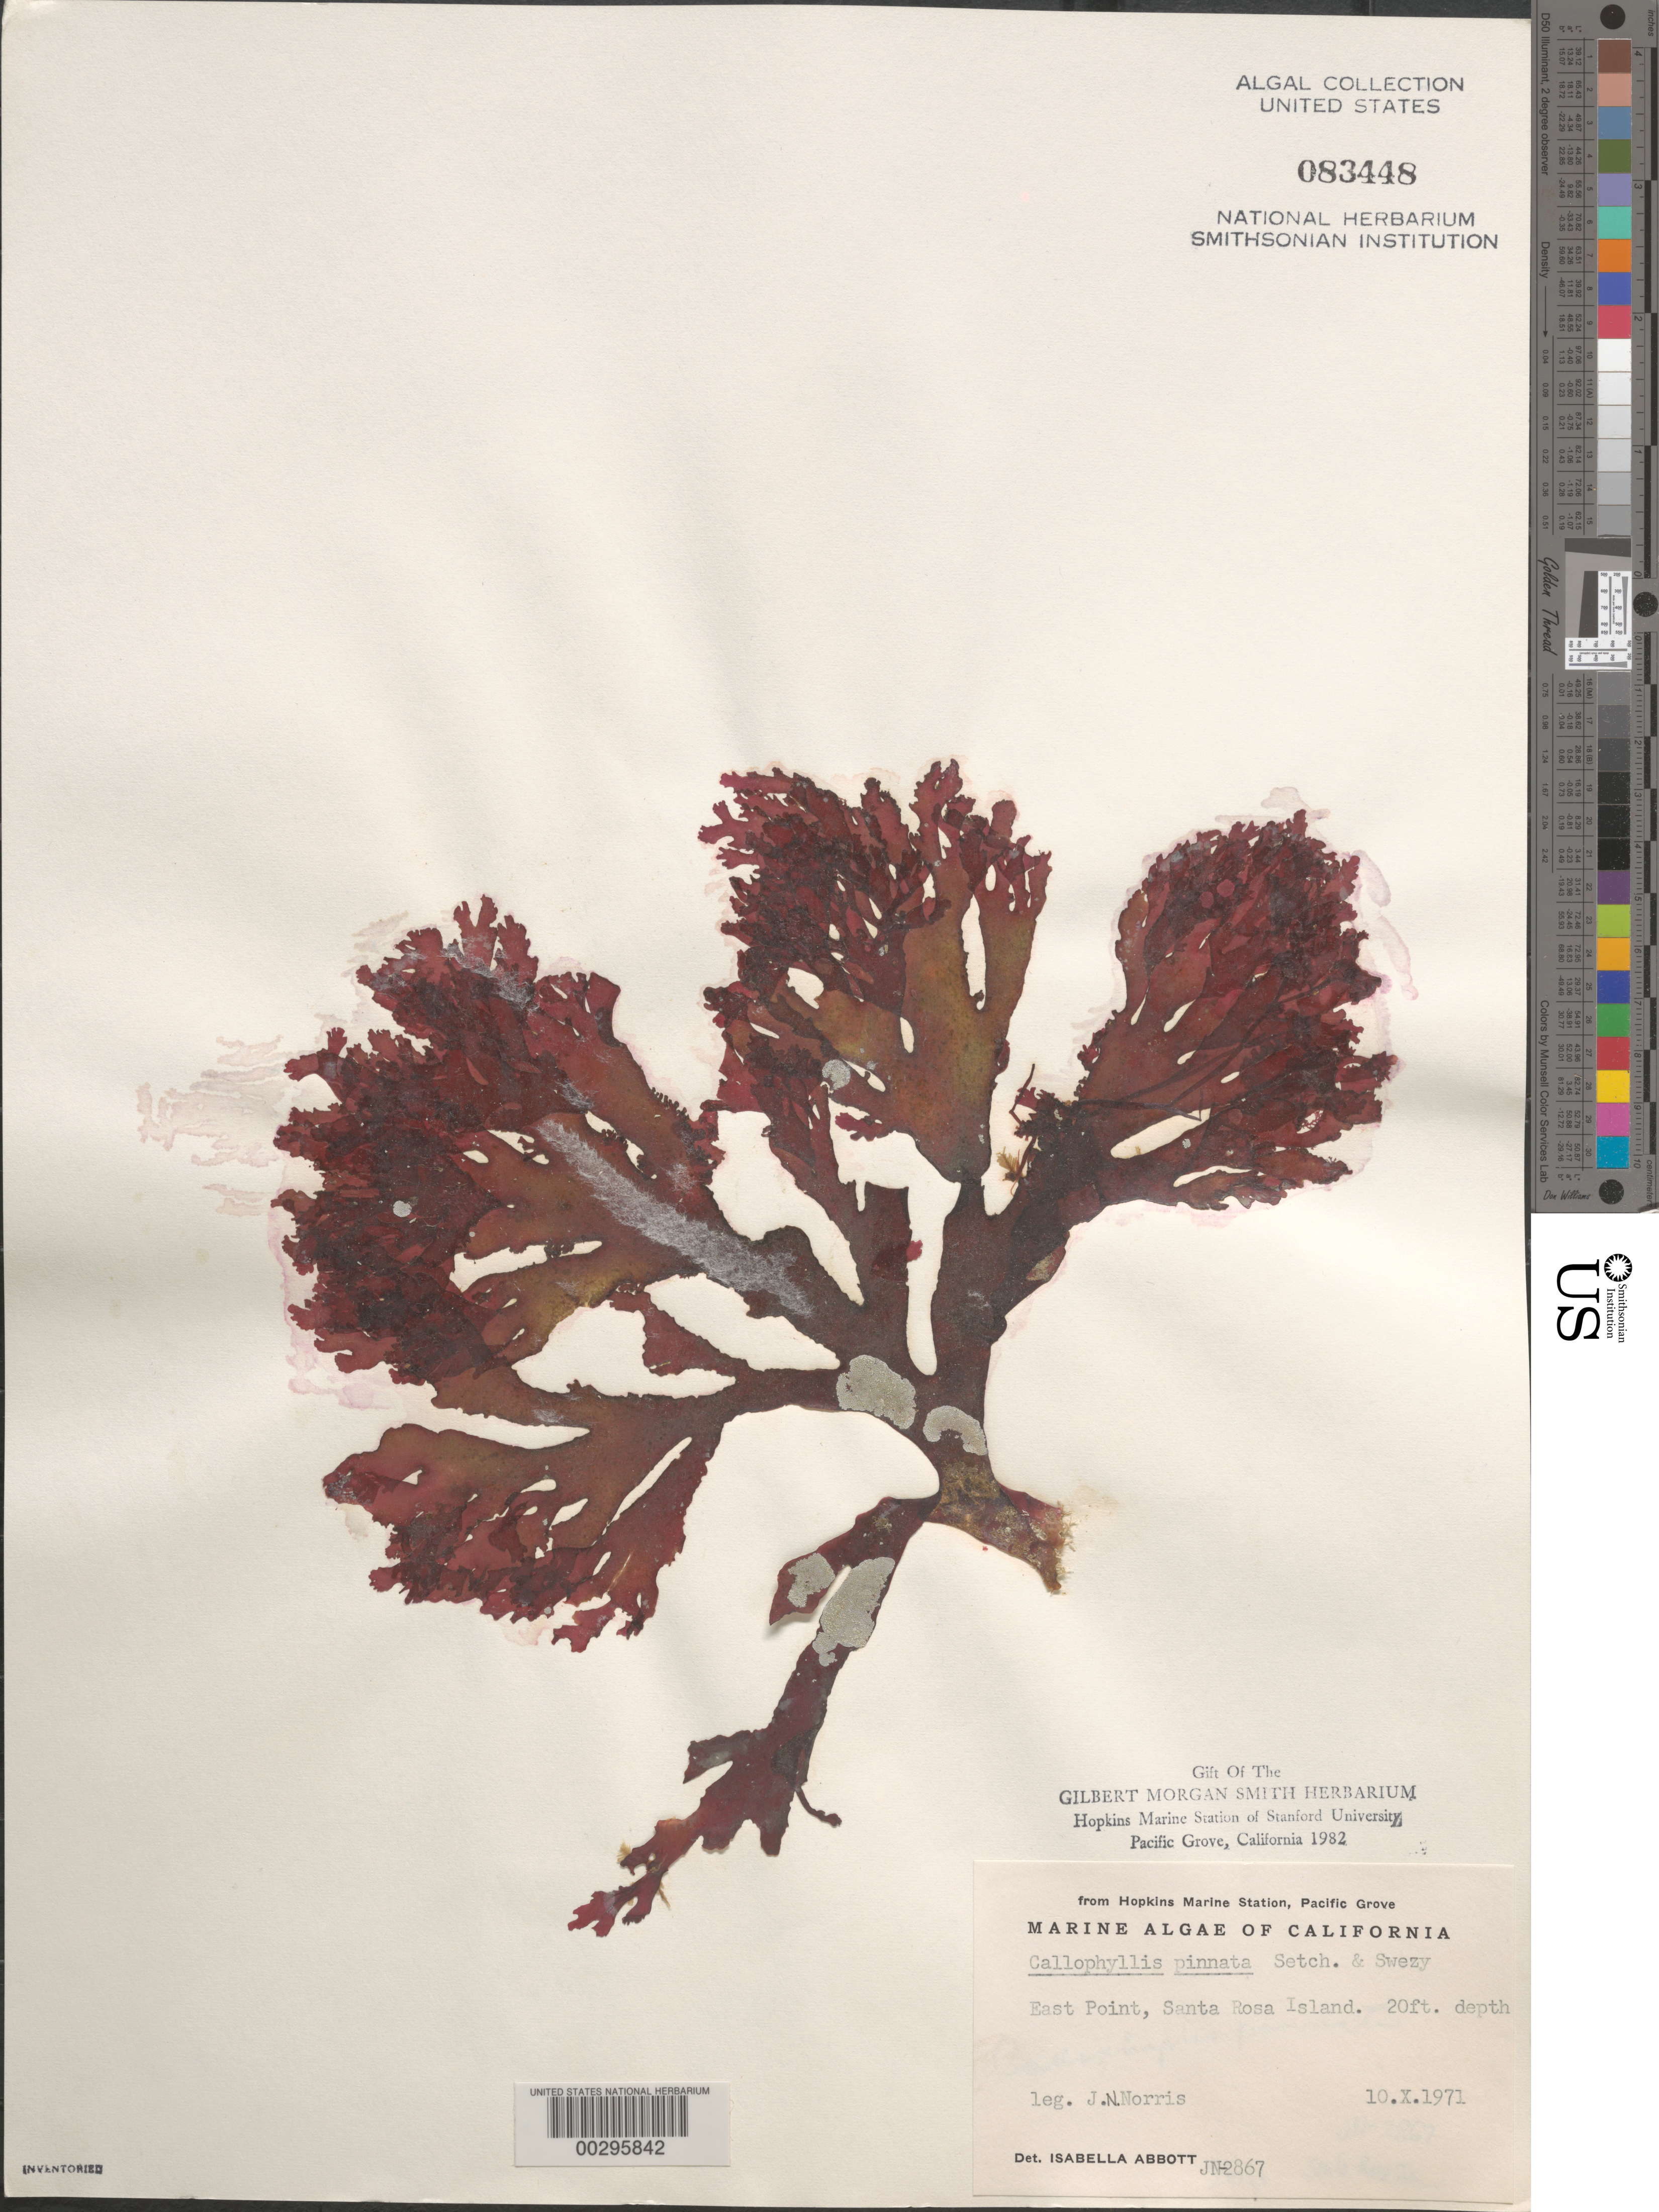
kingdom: Plantae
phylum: Rhodophyta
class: Florideophyceae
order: Gigartinales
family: Kallymeniaceae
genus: Callophyllis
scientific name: Callophyllis pinnata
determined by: Abbott, Isabella A.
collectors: J. N. Norris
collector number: JN-2867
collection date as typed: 10 Oct 1971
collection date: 1971-10-10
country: United States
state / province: California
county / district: Santa Barbara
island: Santa Rosa Island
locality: East Point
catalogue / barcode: US 83448